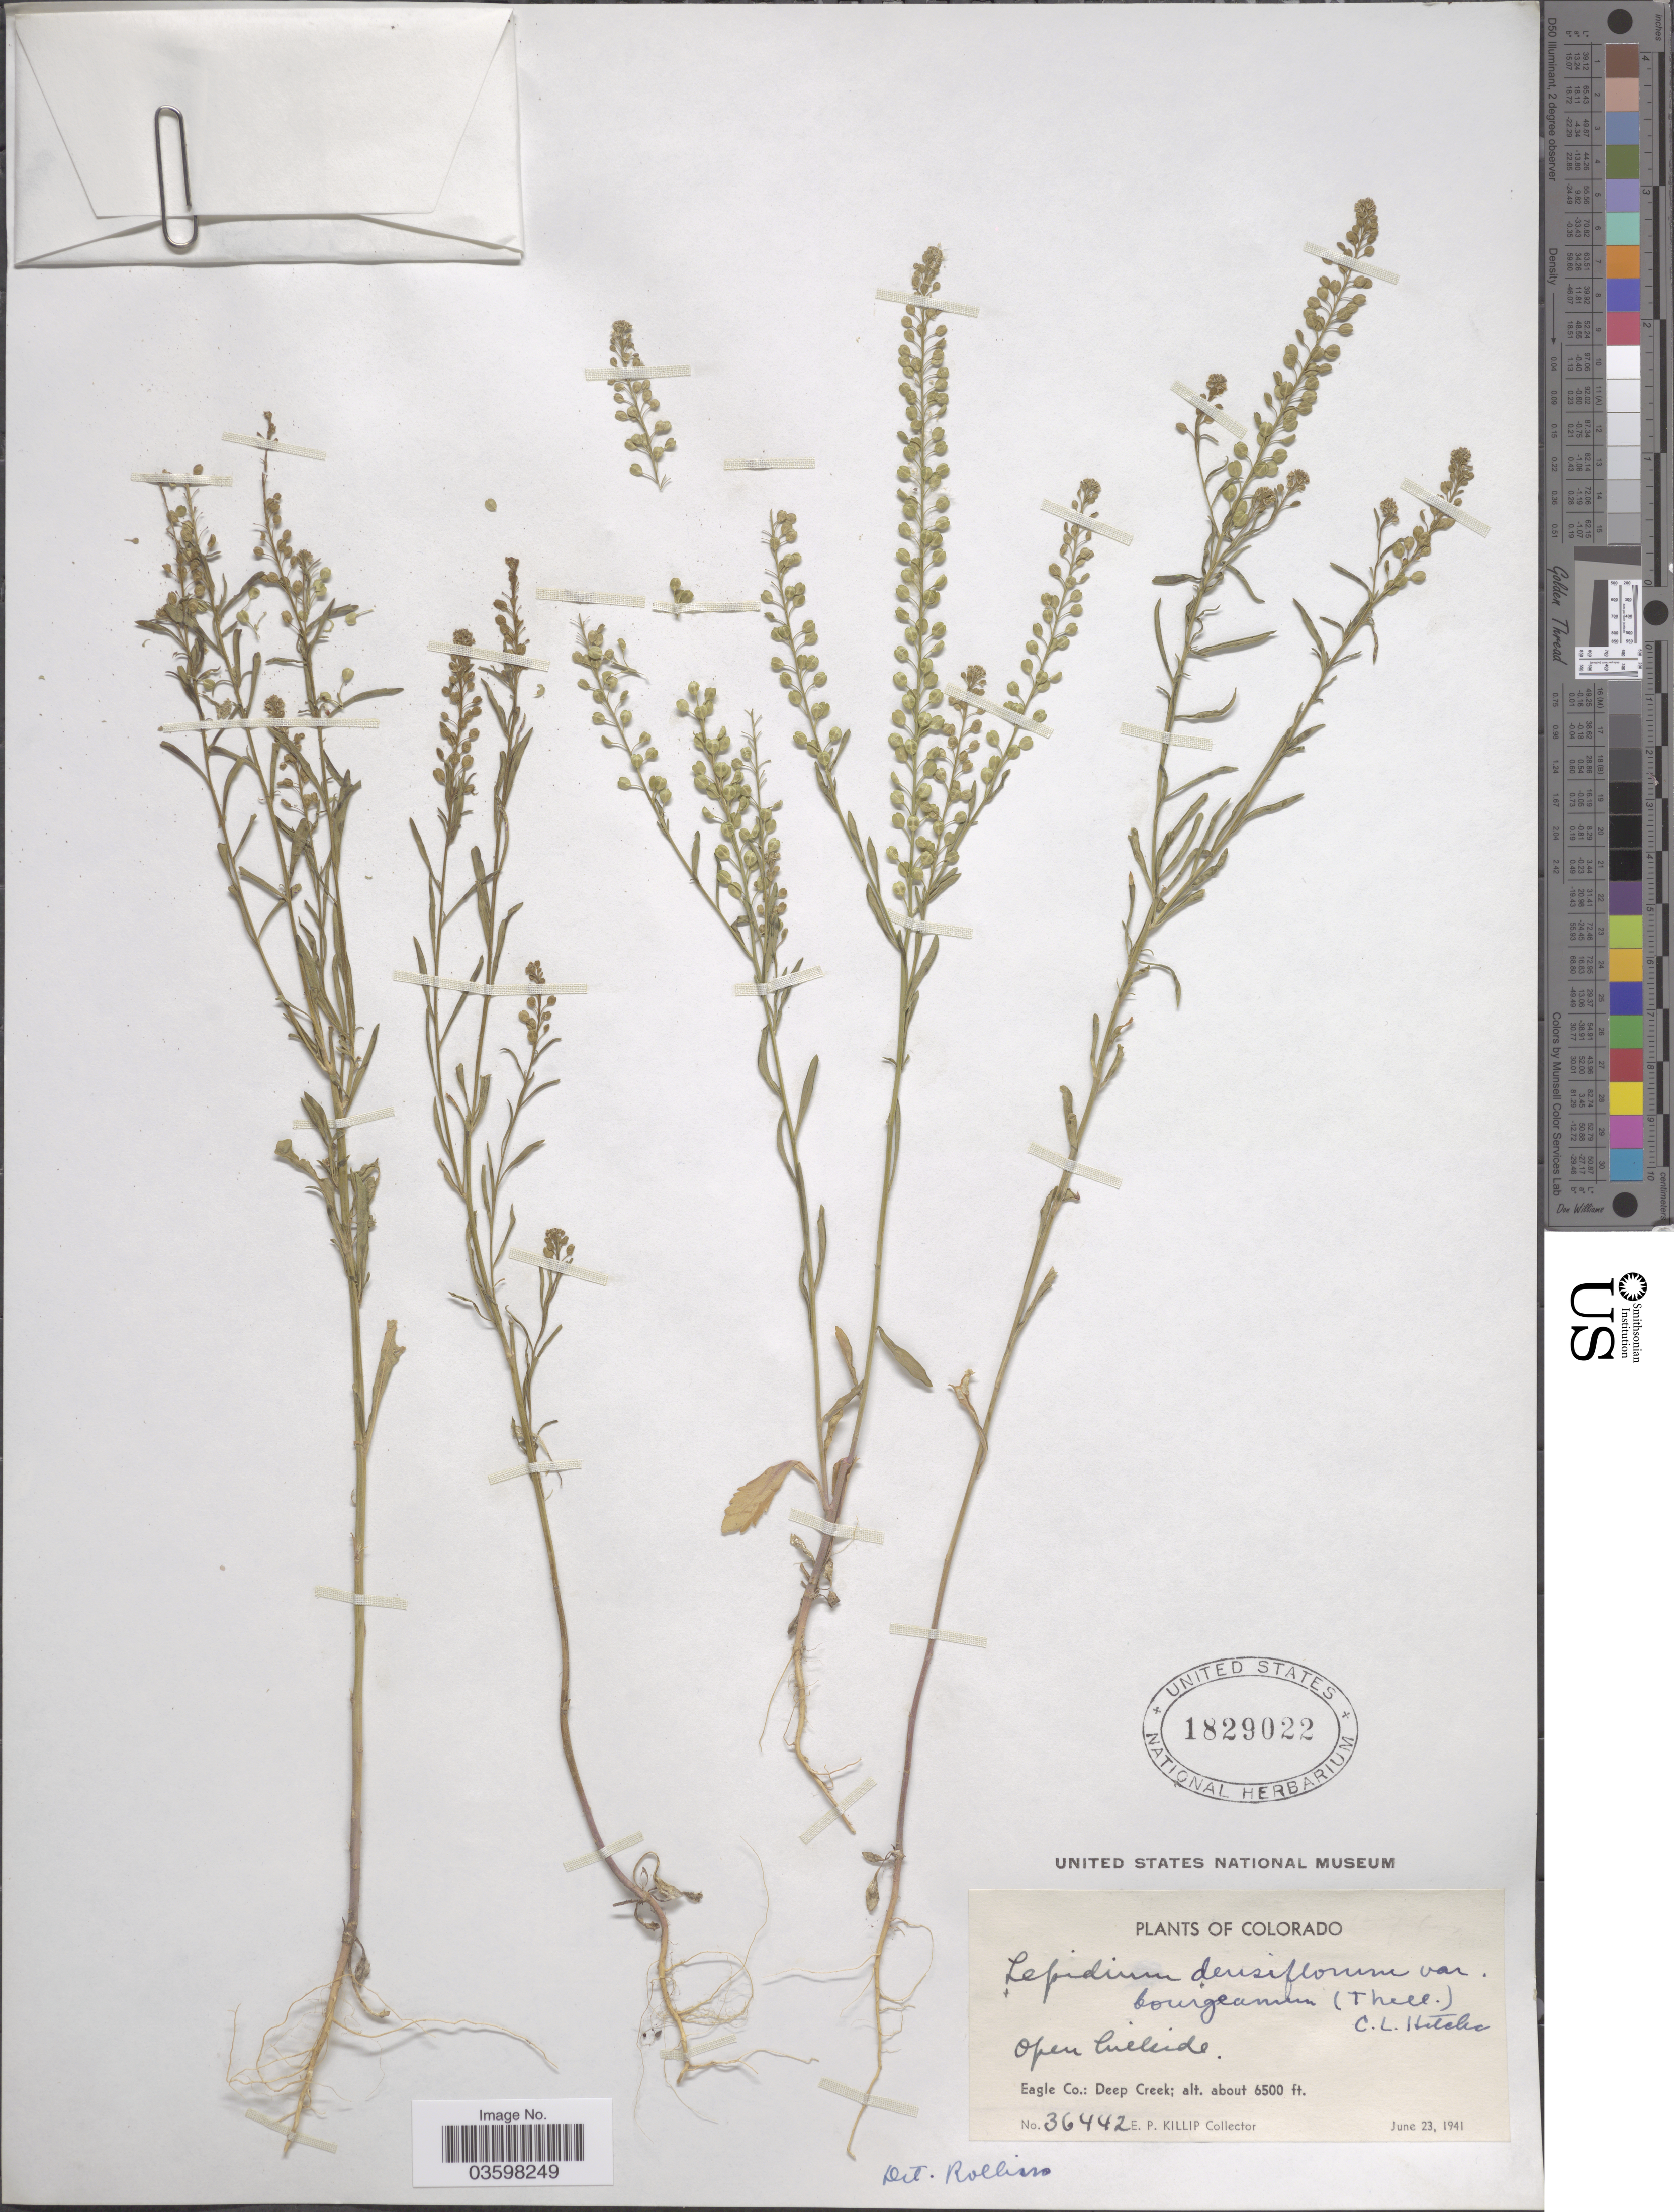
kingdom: Plantae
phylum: Tracheophyta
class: Magnoliopsida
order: Brassicales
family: Brassicaceae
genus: Lepidium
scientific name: Lepidium densiflorum var. bourgeauanum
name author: (Thell.) C.L. Hitchc.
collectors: E. P. Killip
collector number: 36442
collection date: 1941-06-23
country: United States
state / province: Colorado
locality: Eagle Co.: Deep Creek.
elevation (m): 1981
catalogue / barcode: US 1829022